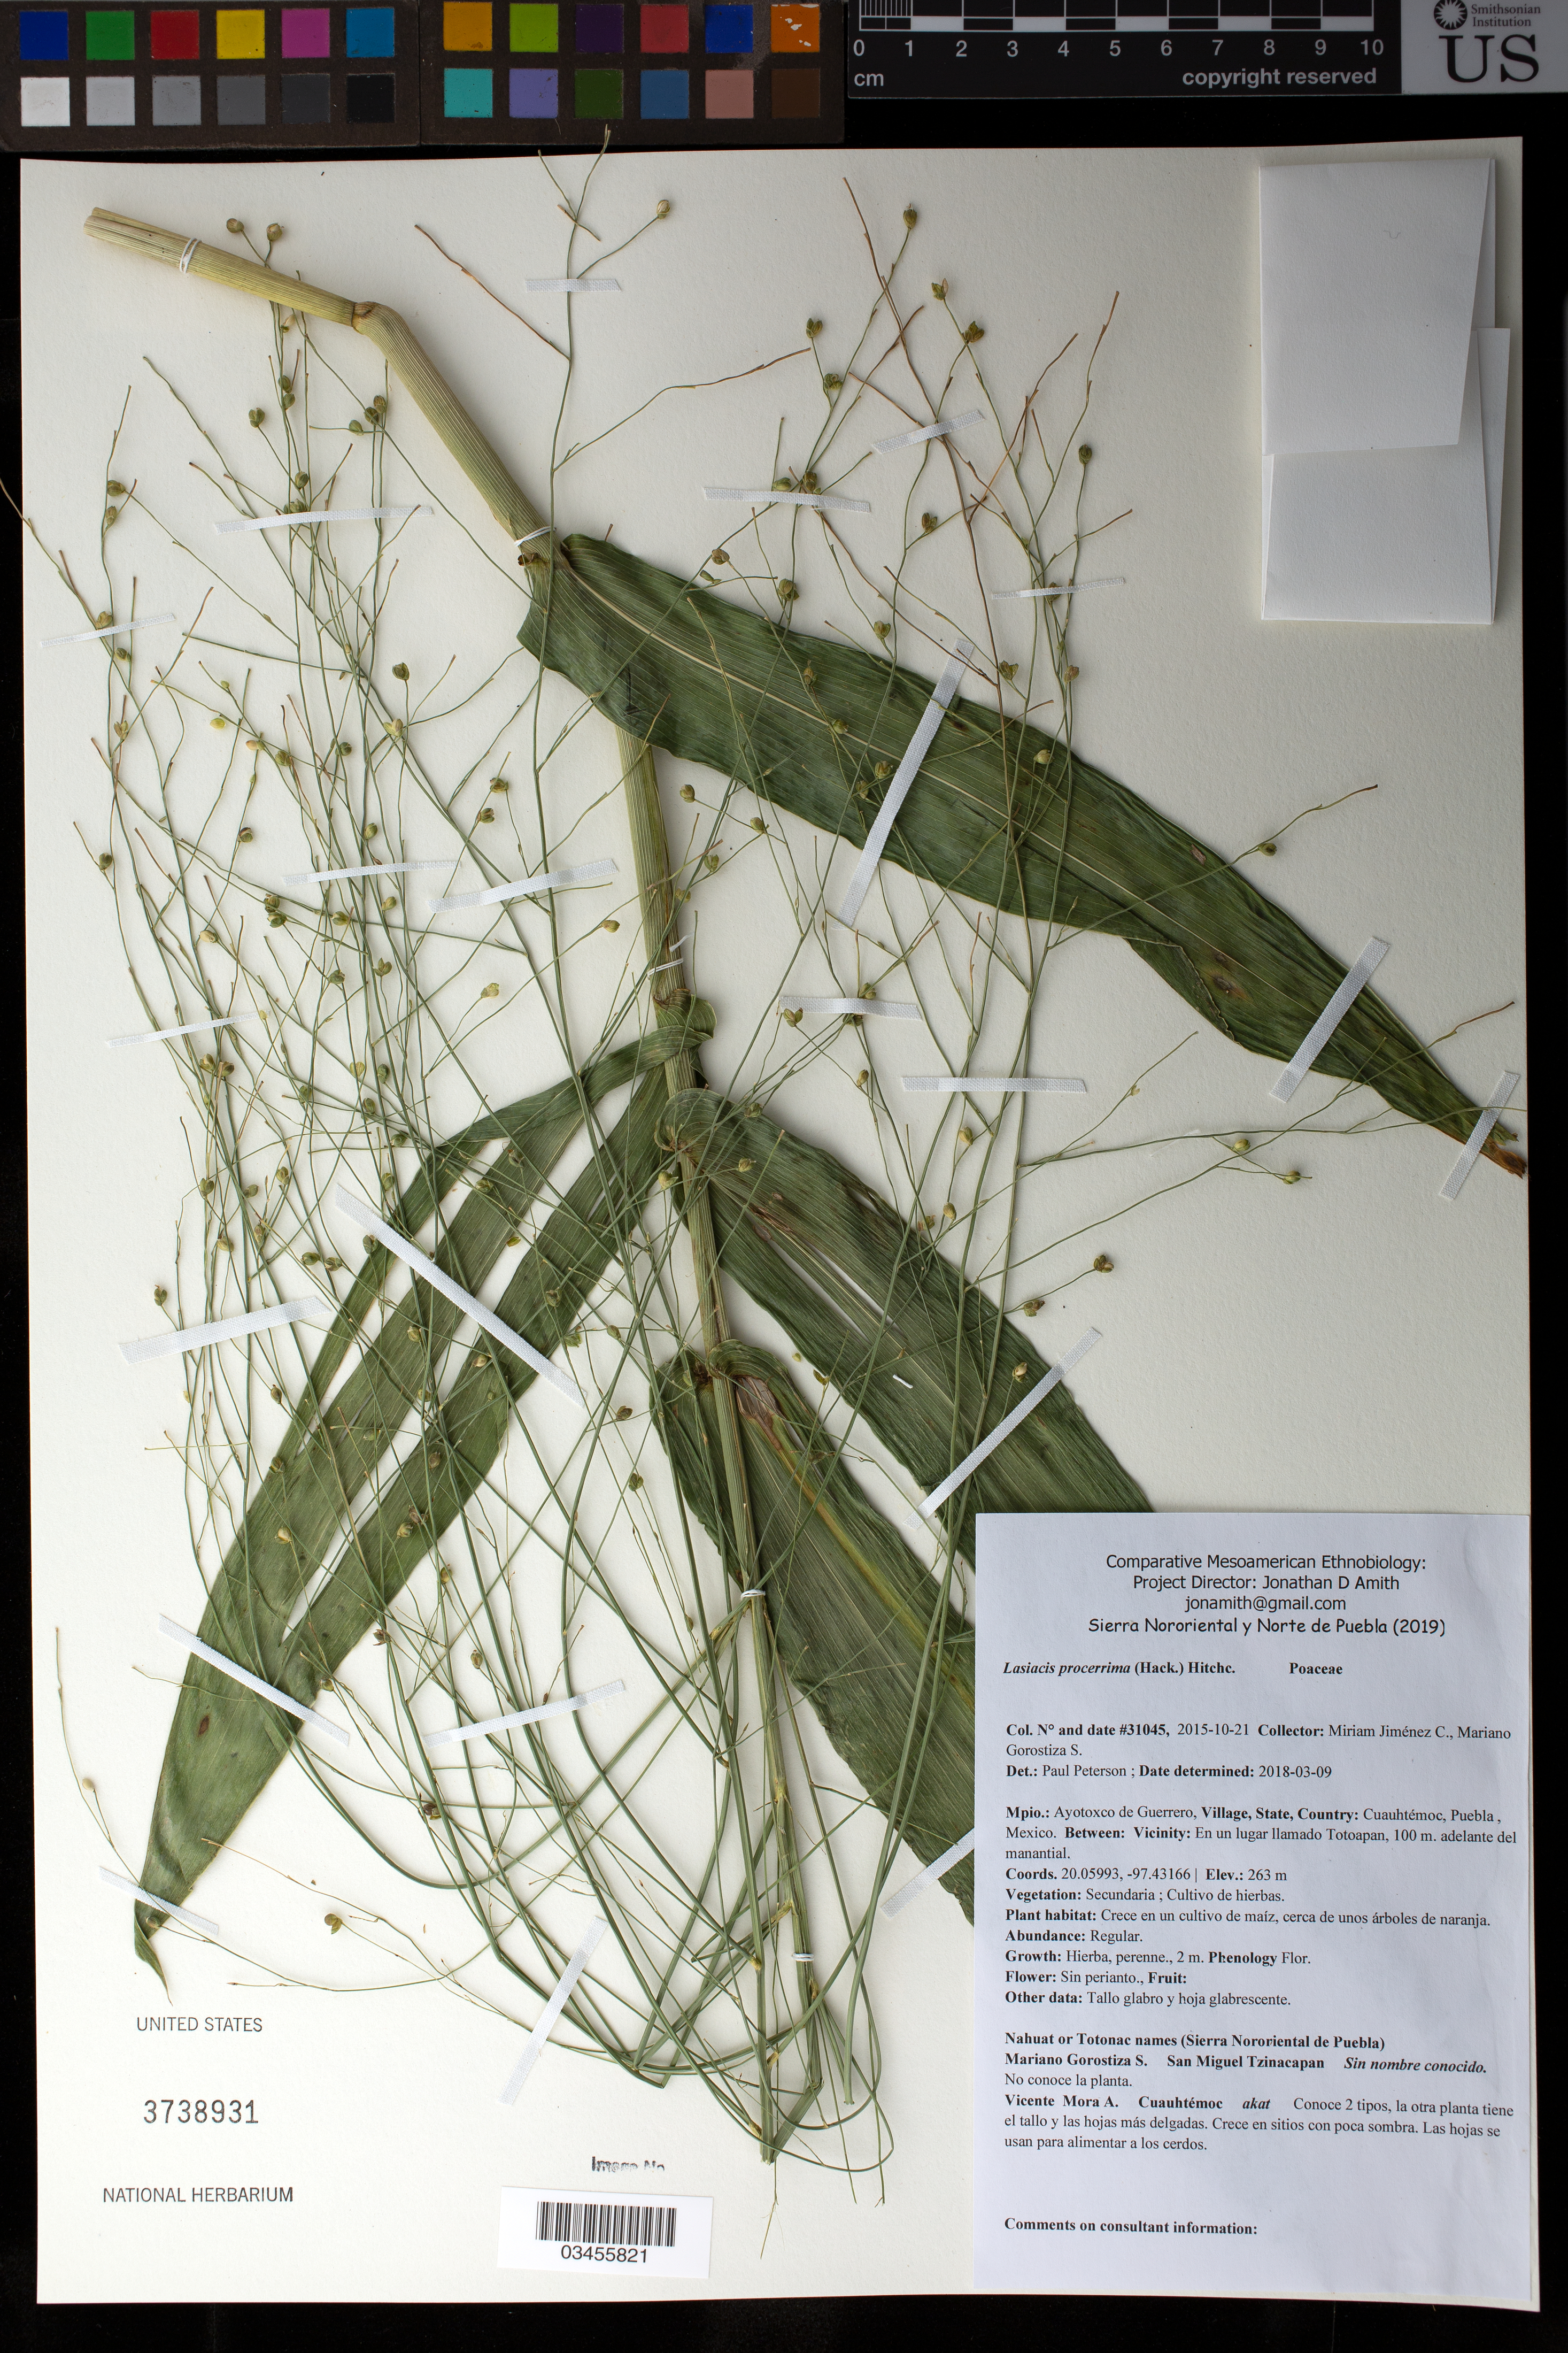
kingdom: Plantae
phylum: Tracheophyta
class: Liliopsida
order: Poales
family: Poaceae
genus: Lasiacis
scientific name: Lasiacis procerrima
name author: (Hack.) Hitchc.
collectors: M. Jiménez Chimil & M. Gorostiza S.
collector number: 31045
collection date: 2015-10-21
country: México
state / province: Puebla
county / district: Ayotoxco de Guerrero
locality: PUEBLO: Cuauhtémoc; LOCALIDAD EXACTA: Totoapan, 100 m. adelante del manantial.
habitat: Cultivo de hierbas | En un cultivo de maíz, cerca de unos árboles de naranja.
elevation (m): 263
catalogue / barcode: US 3738931